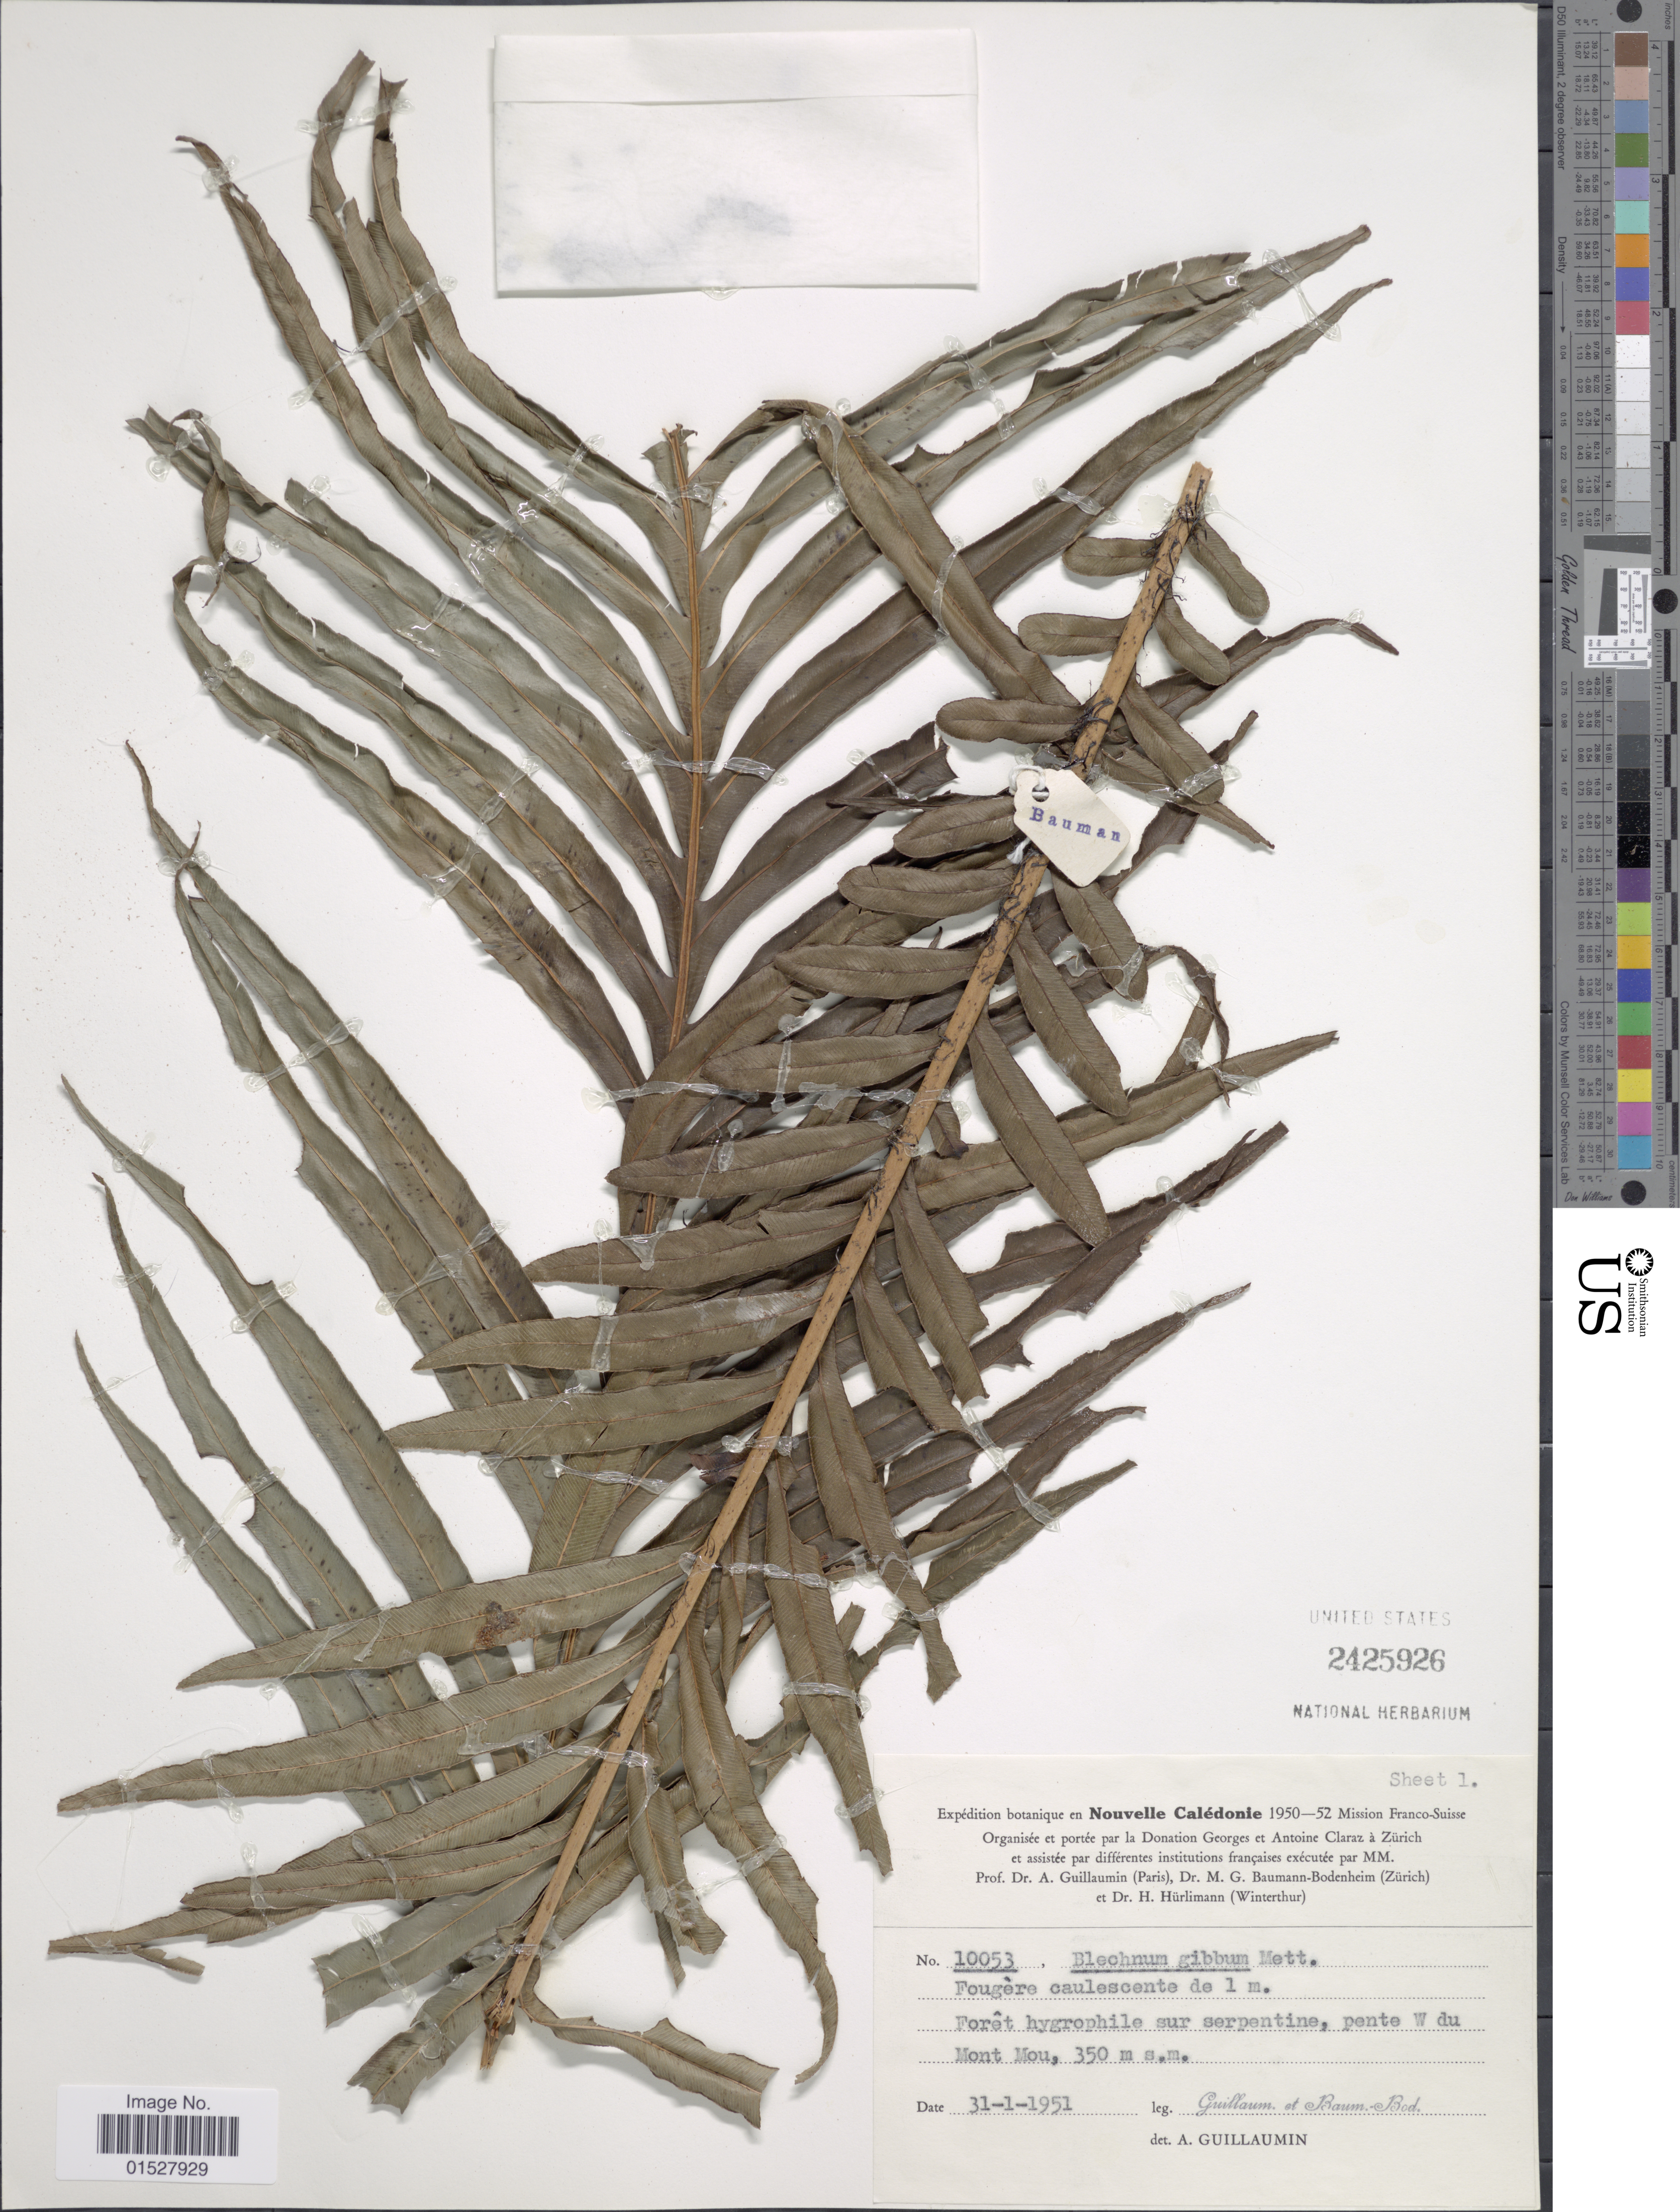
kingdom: Plantae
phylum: Tracheophyta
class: Polypodiopsida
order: Polypodiales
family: Blechnaceae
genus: Blechnum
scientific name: Blechnum gibbum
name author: (Labill.) Mett.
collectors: A. Guillaumin & M. G. Baumann-Bodenheim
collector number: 10053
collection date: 1951-01-31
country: New Caledonia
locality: Foret hygrophile sur serpentine, pente W du Mont Mou.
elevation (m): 350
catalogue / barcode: US 2425926